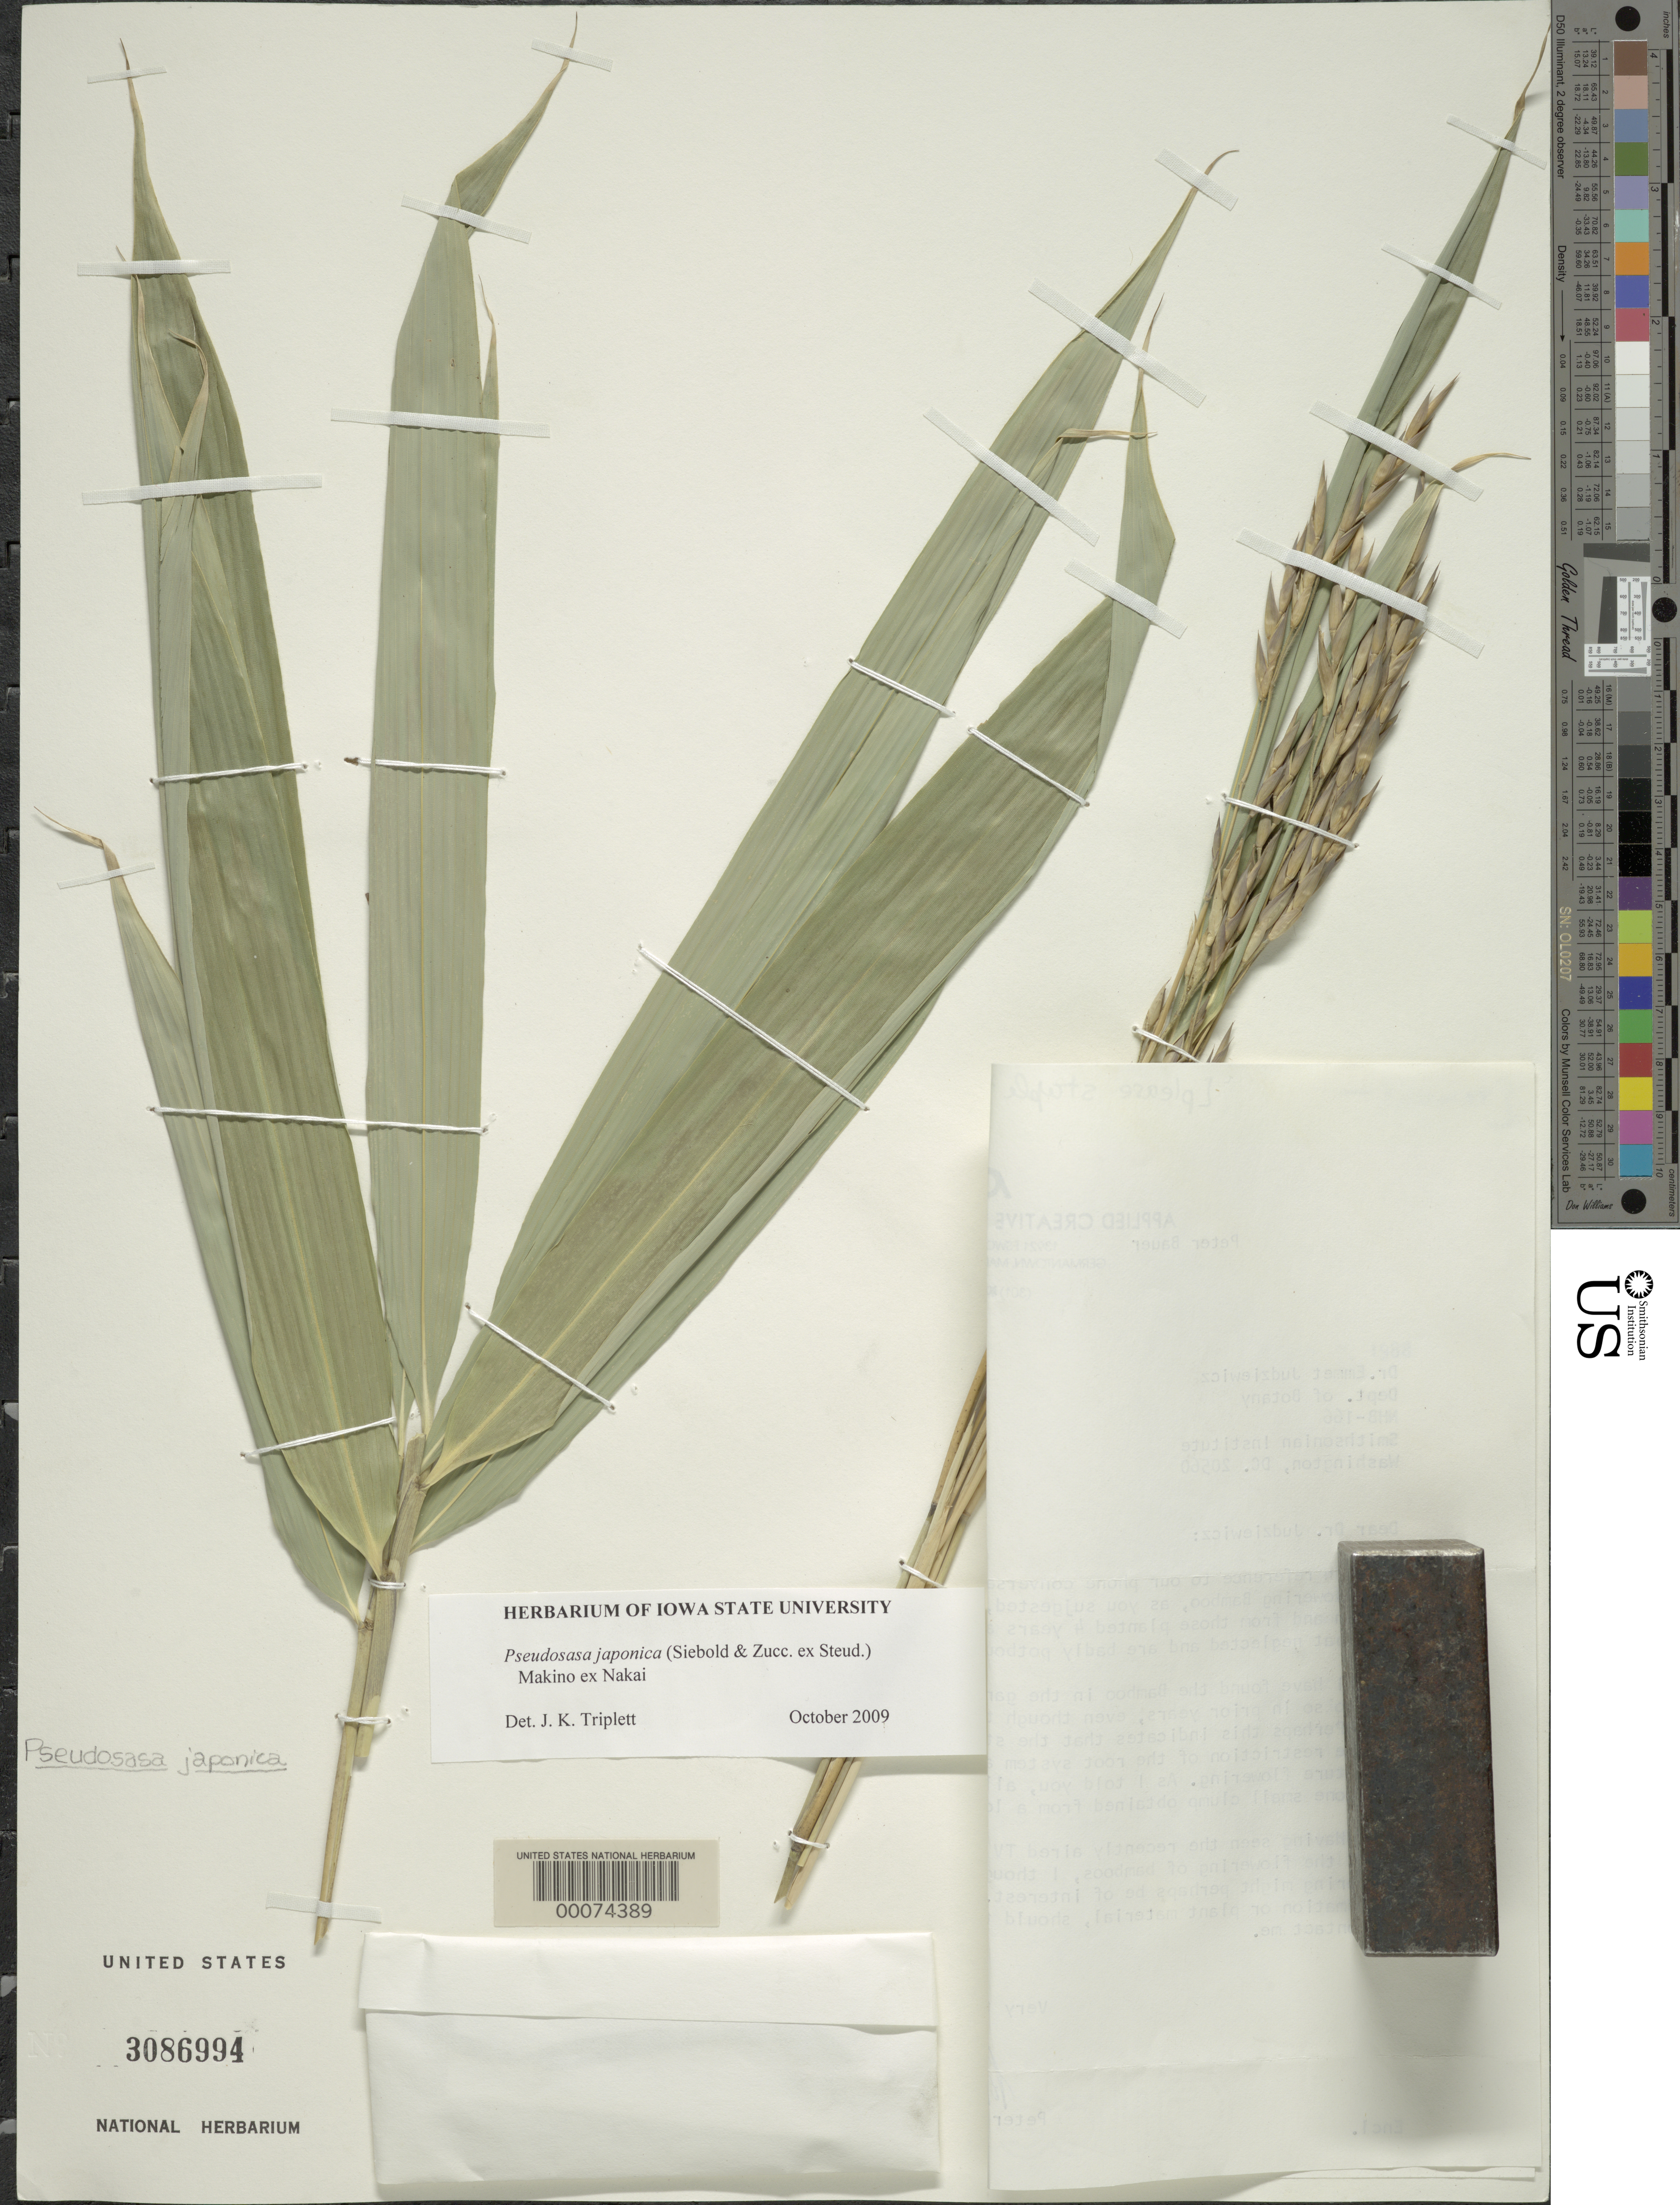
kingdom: Plantae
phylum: Tracheophyta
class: Liliopsida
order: Poales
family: Poaceae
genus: Pseudosasa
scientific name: Pseudosasa japonica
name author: (Siebold & Zucc. ex Steud.) Makino ex Nakai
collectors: J. Rose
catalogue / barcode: US 3086994